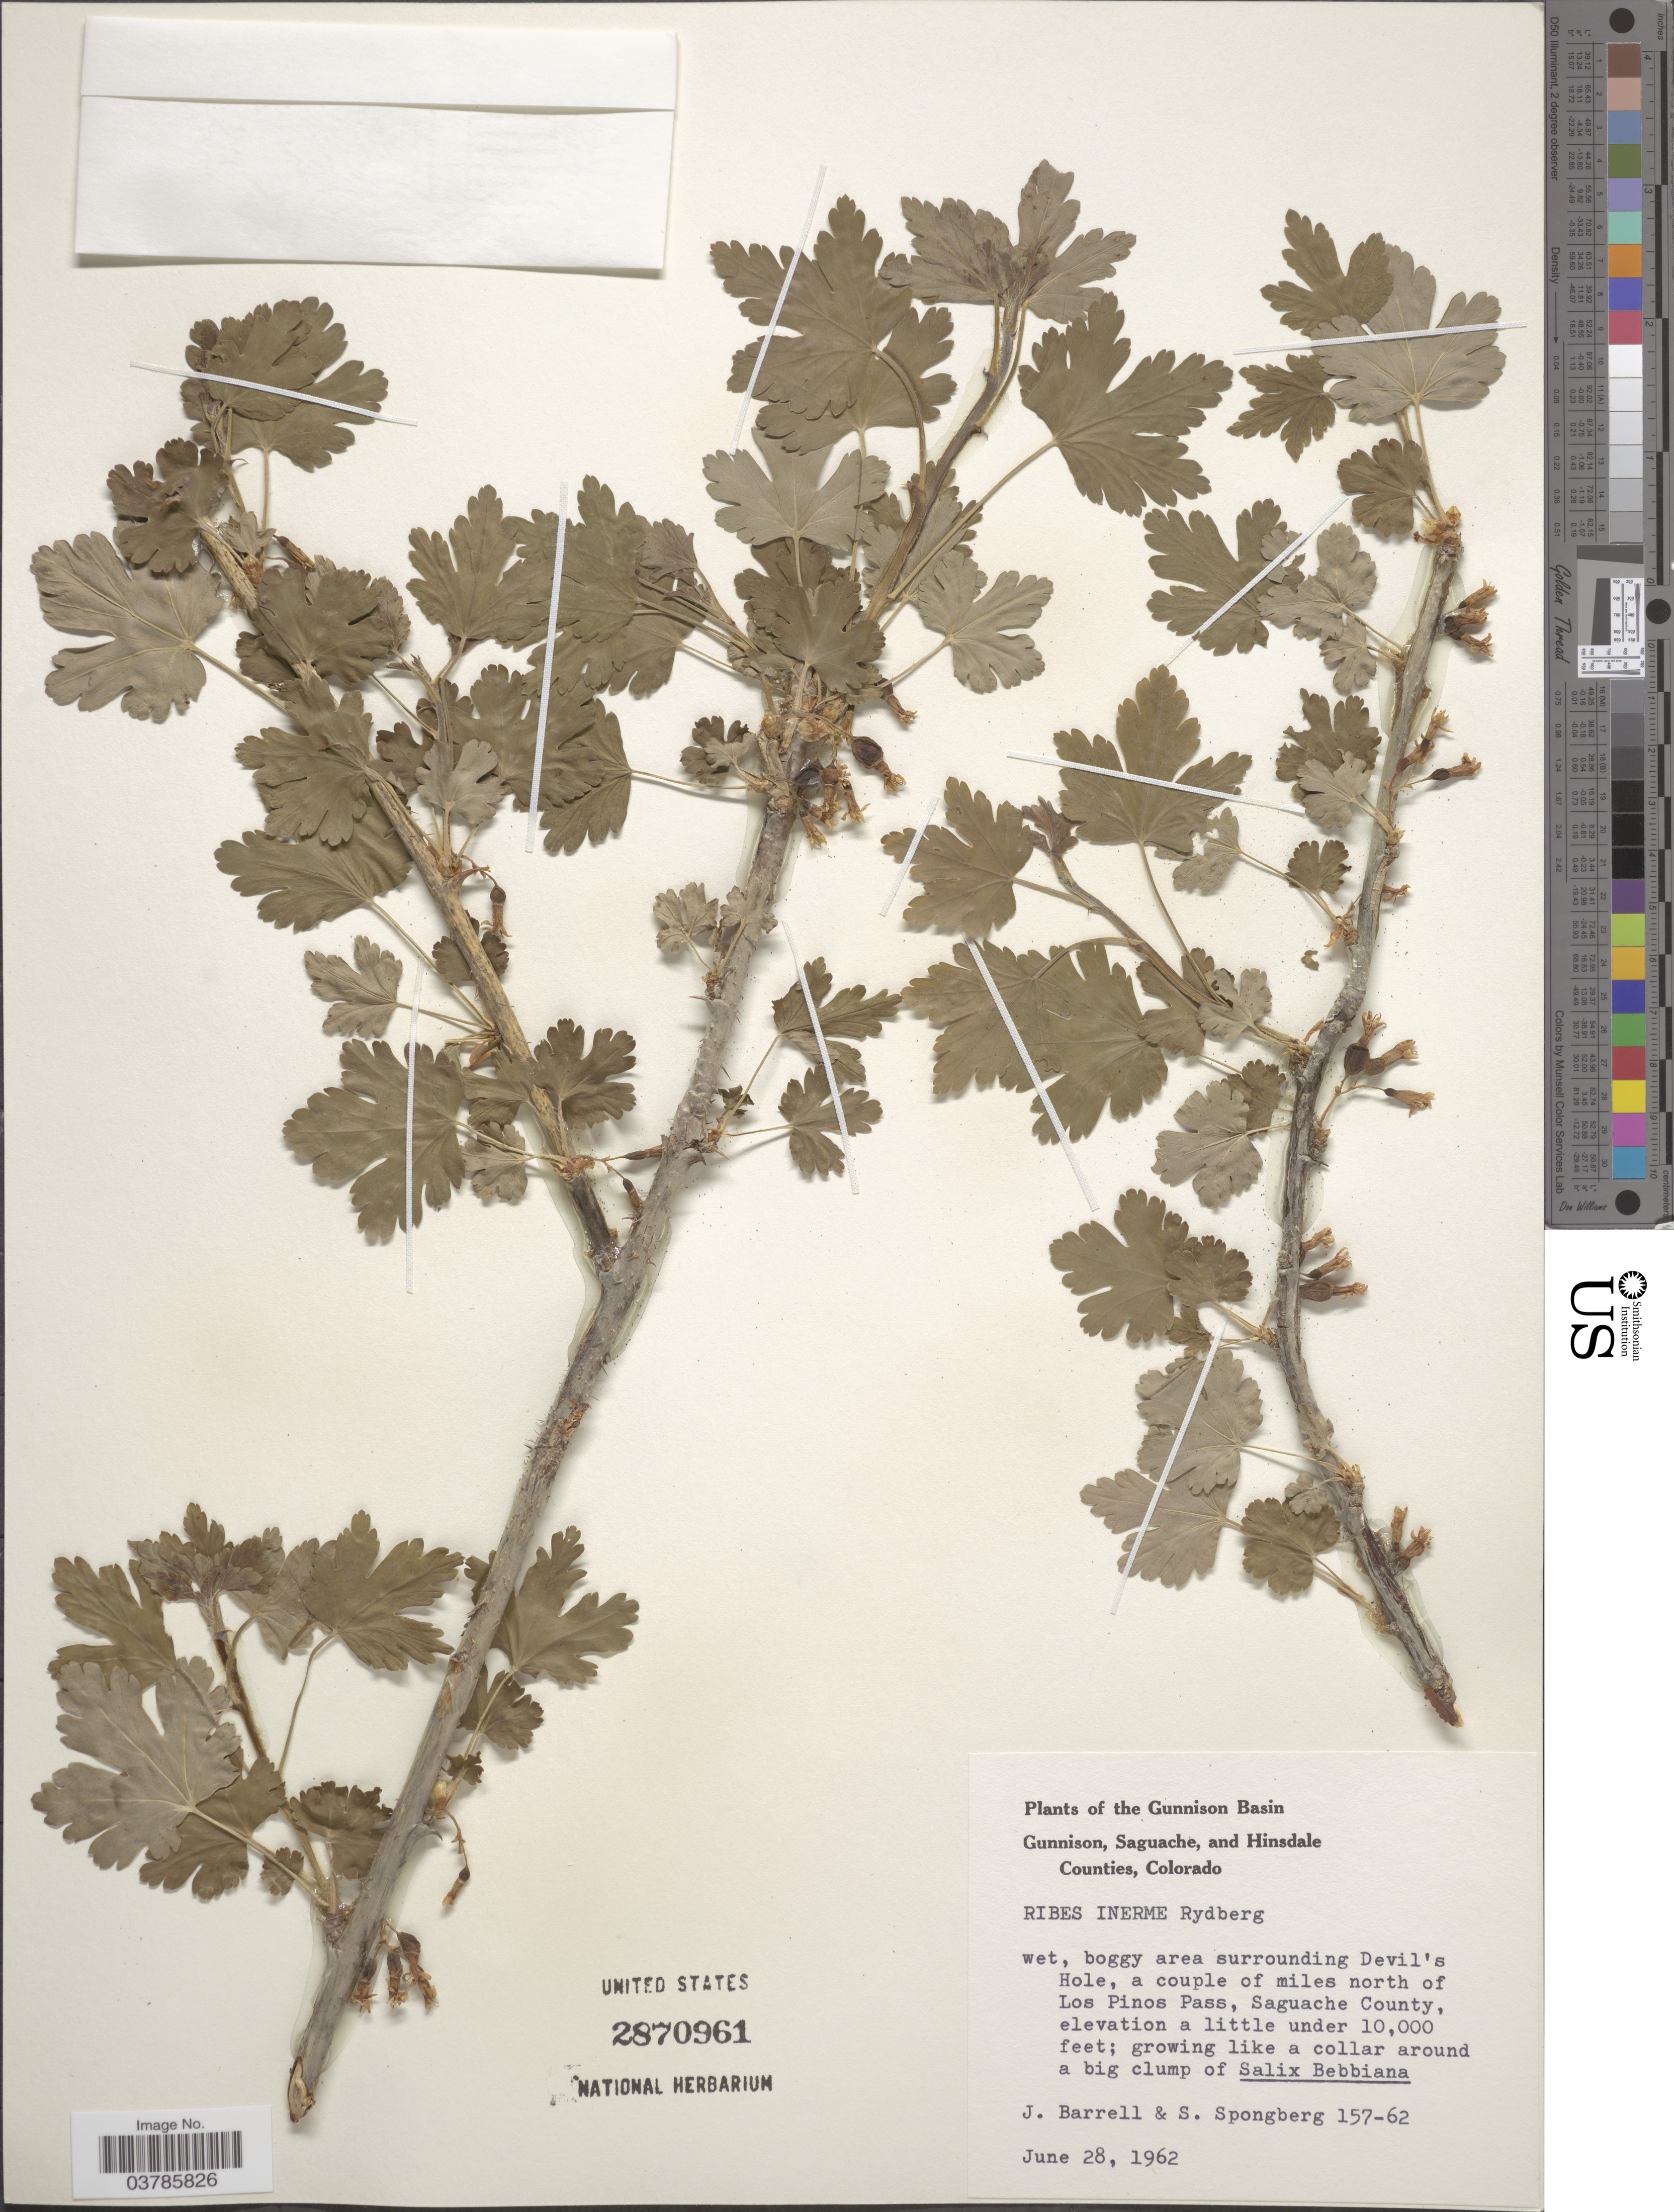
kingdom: Plantae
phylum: Tracheophyta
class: Magnoliopsida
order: Saxifragales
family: Grossulariaceae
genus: Ribes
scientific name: Ribes inerme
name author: Rydb.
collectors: J. Barrell & S. A.Spongberg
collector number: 157-62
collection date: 1962-06-28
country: United States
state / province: Colorado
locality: Gunnison Basin. Area surrounding Devil's Hole, a couple of miles north of Los Pinos Pass, saguache County.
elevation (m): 3048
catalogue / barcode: US 2870961